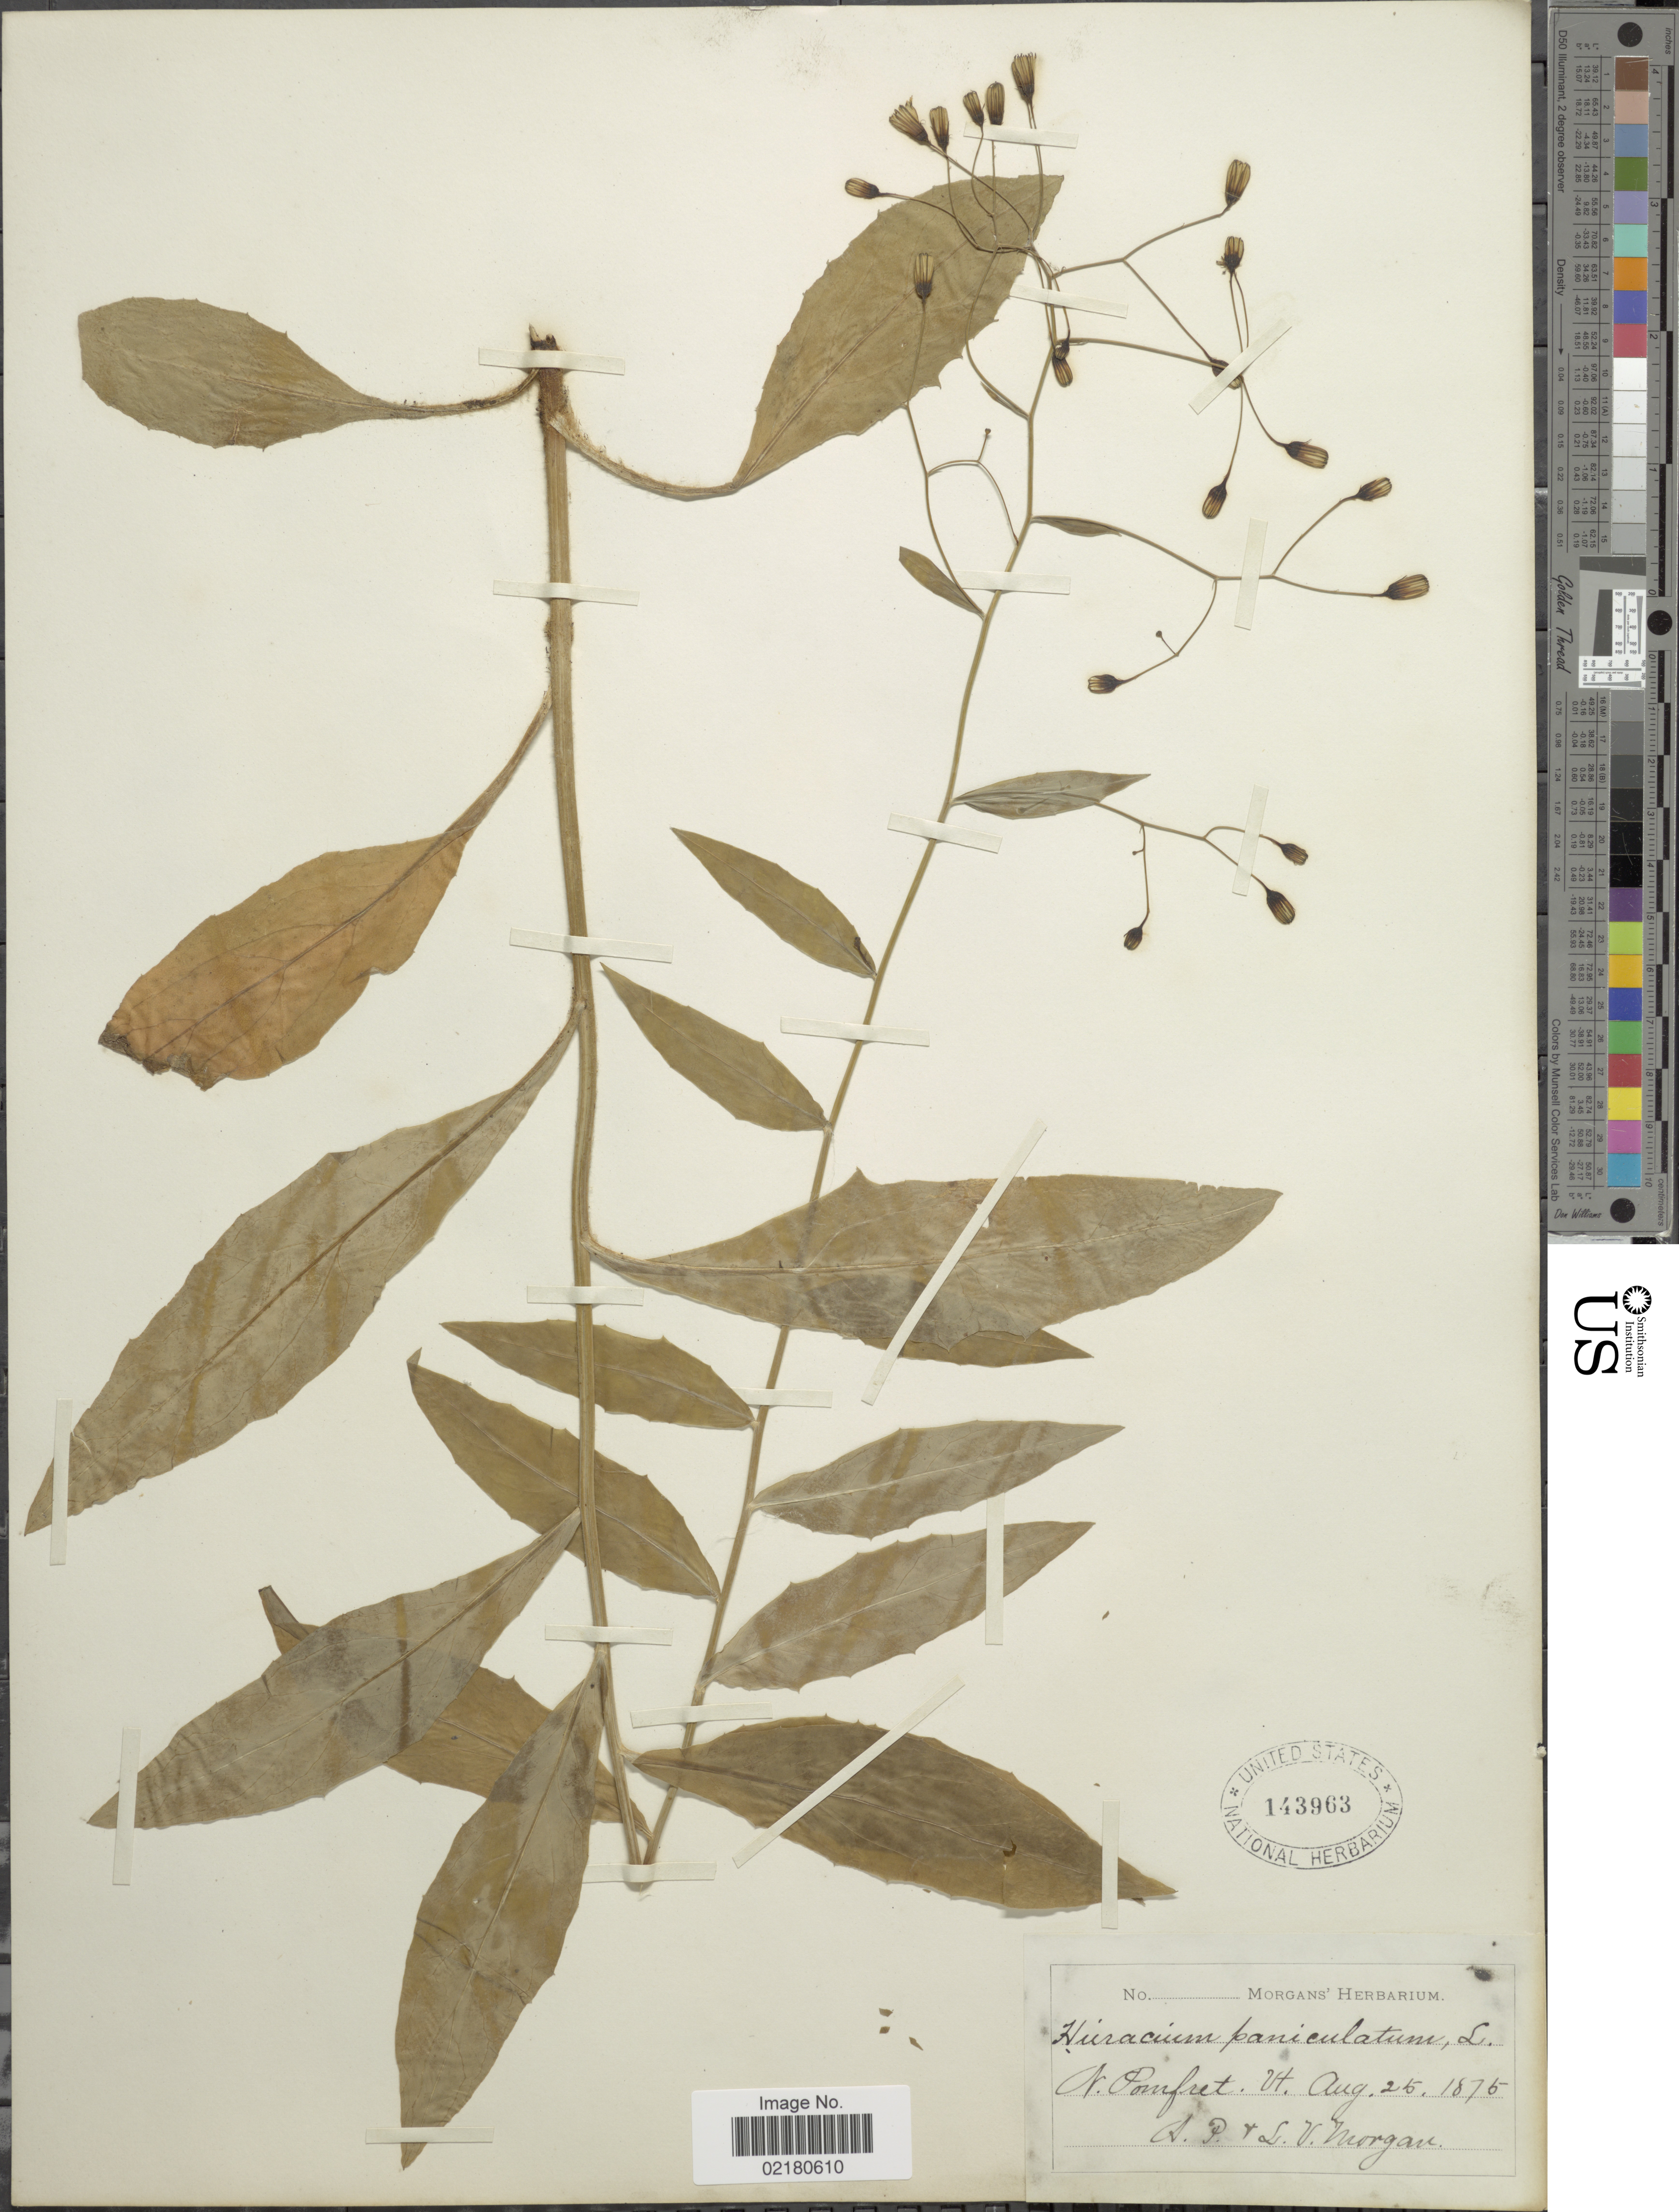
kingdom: Plantae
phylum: Tracheophyta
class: Magnoliopsida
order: Asterales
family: Asteraceae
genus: Hieracium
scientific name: Hieracium paniculatum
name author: L.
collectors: A. Morgan & L. Morgan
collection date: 1875-08-25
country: United States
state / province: Vermont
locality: N. Pomfret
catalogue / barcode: US 143963